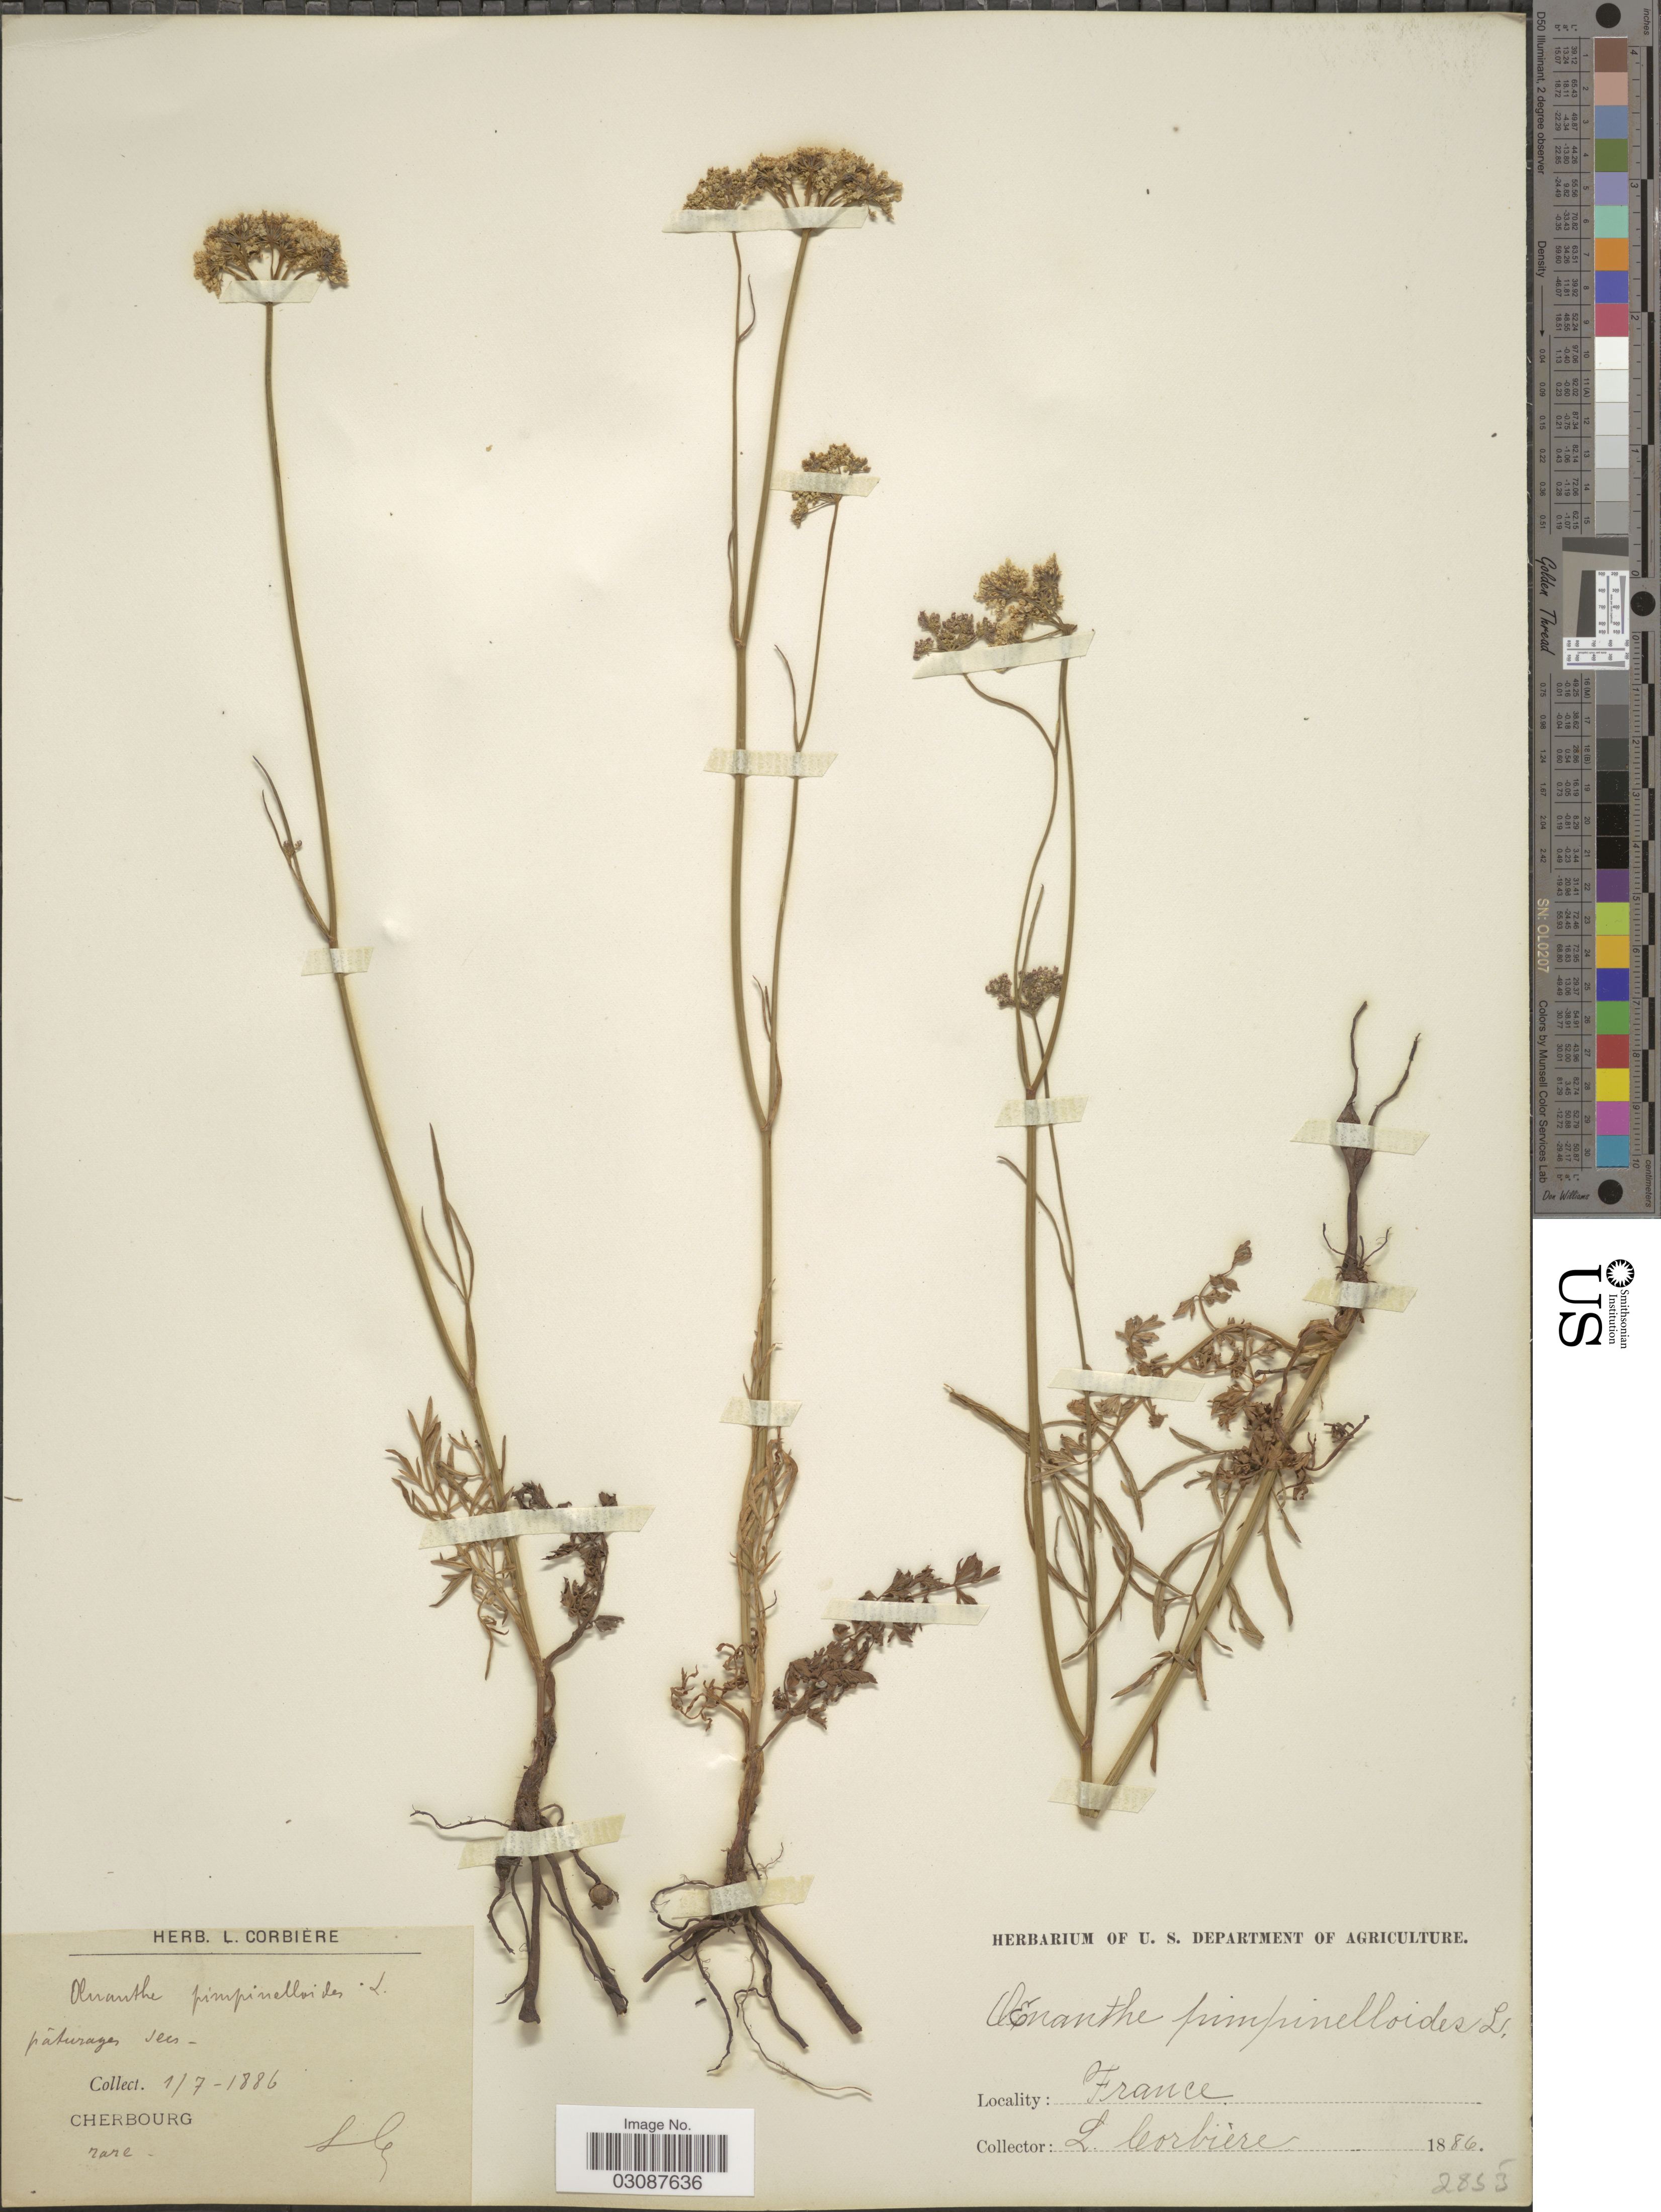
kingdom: Plantae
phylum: Tracheophyta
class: Magnoliopsida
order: Apiales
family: Apiaceae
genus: Oenanthe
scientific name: Oenanthe pimpinelloides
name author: L.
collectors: L. Corbière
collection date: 1886-07-01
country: France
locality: Cherbourg.